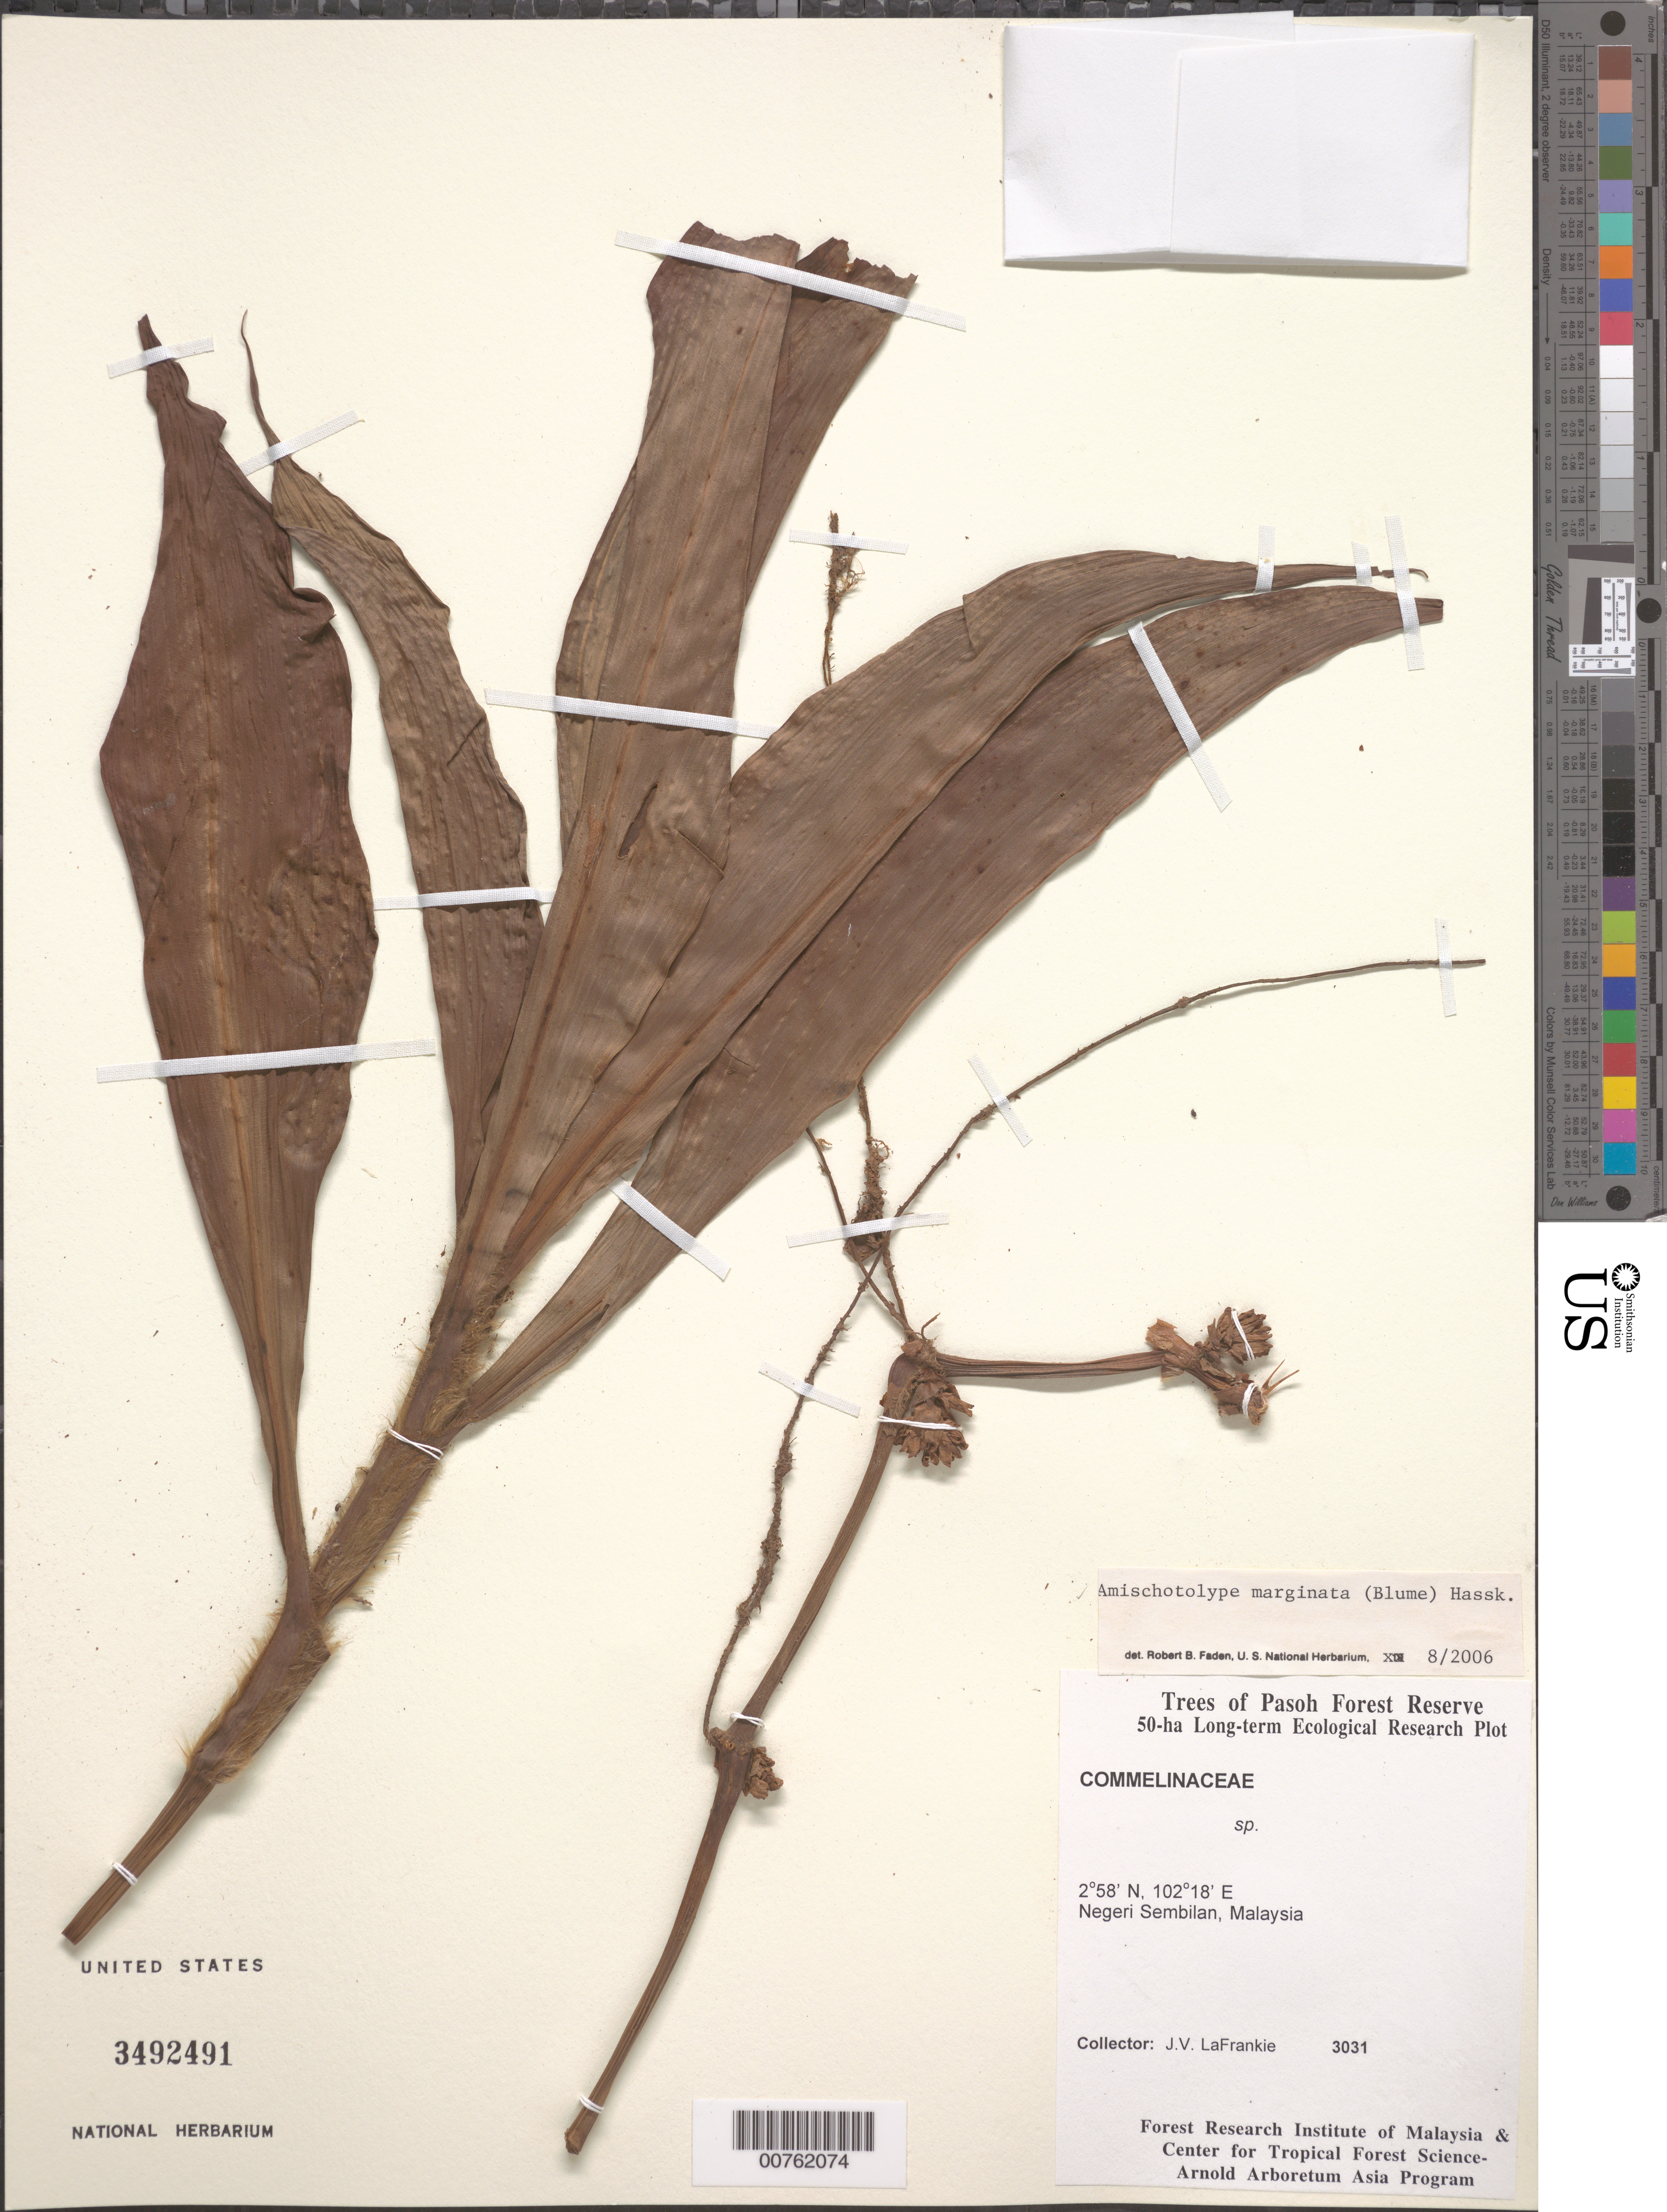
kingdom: Plantae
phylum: Tracheophyta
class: Liliopsida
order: Commelinales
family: Commelinaceae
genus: Amischotolype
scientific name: Amischotolype marginata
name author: (Blume) Hassk.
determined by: Faden, Robert B., (US), Smithsonian Institution - National Museum of Natural History (UNITED STATES)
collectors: J. V. LaFrankie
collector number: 3031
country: Malaysia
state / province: Negeri Sembilan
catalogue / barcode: US 3492491